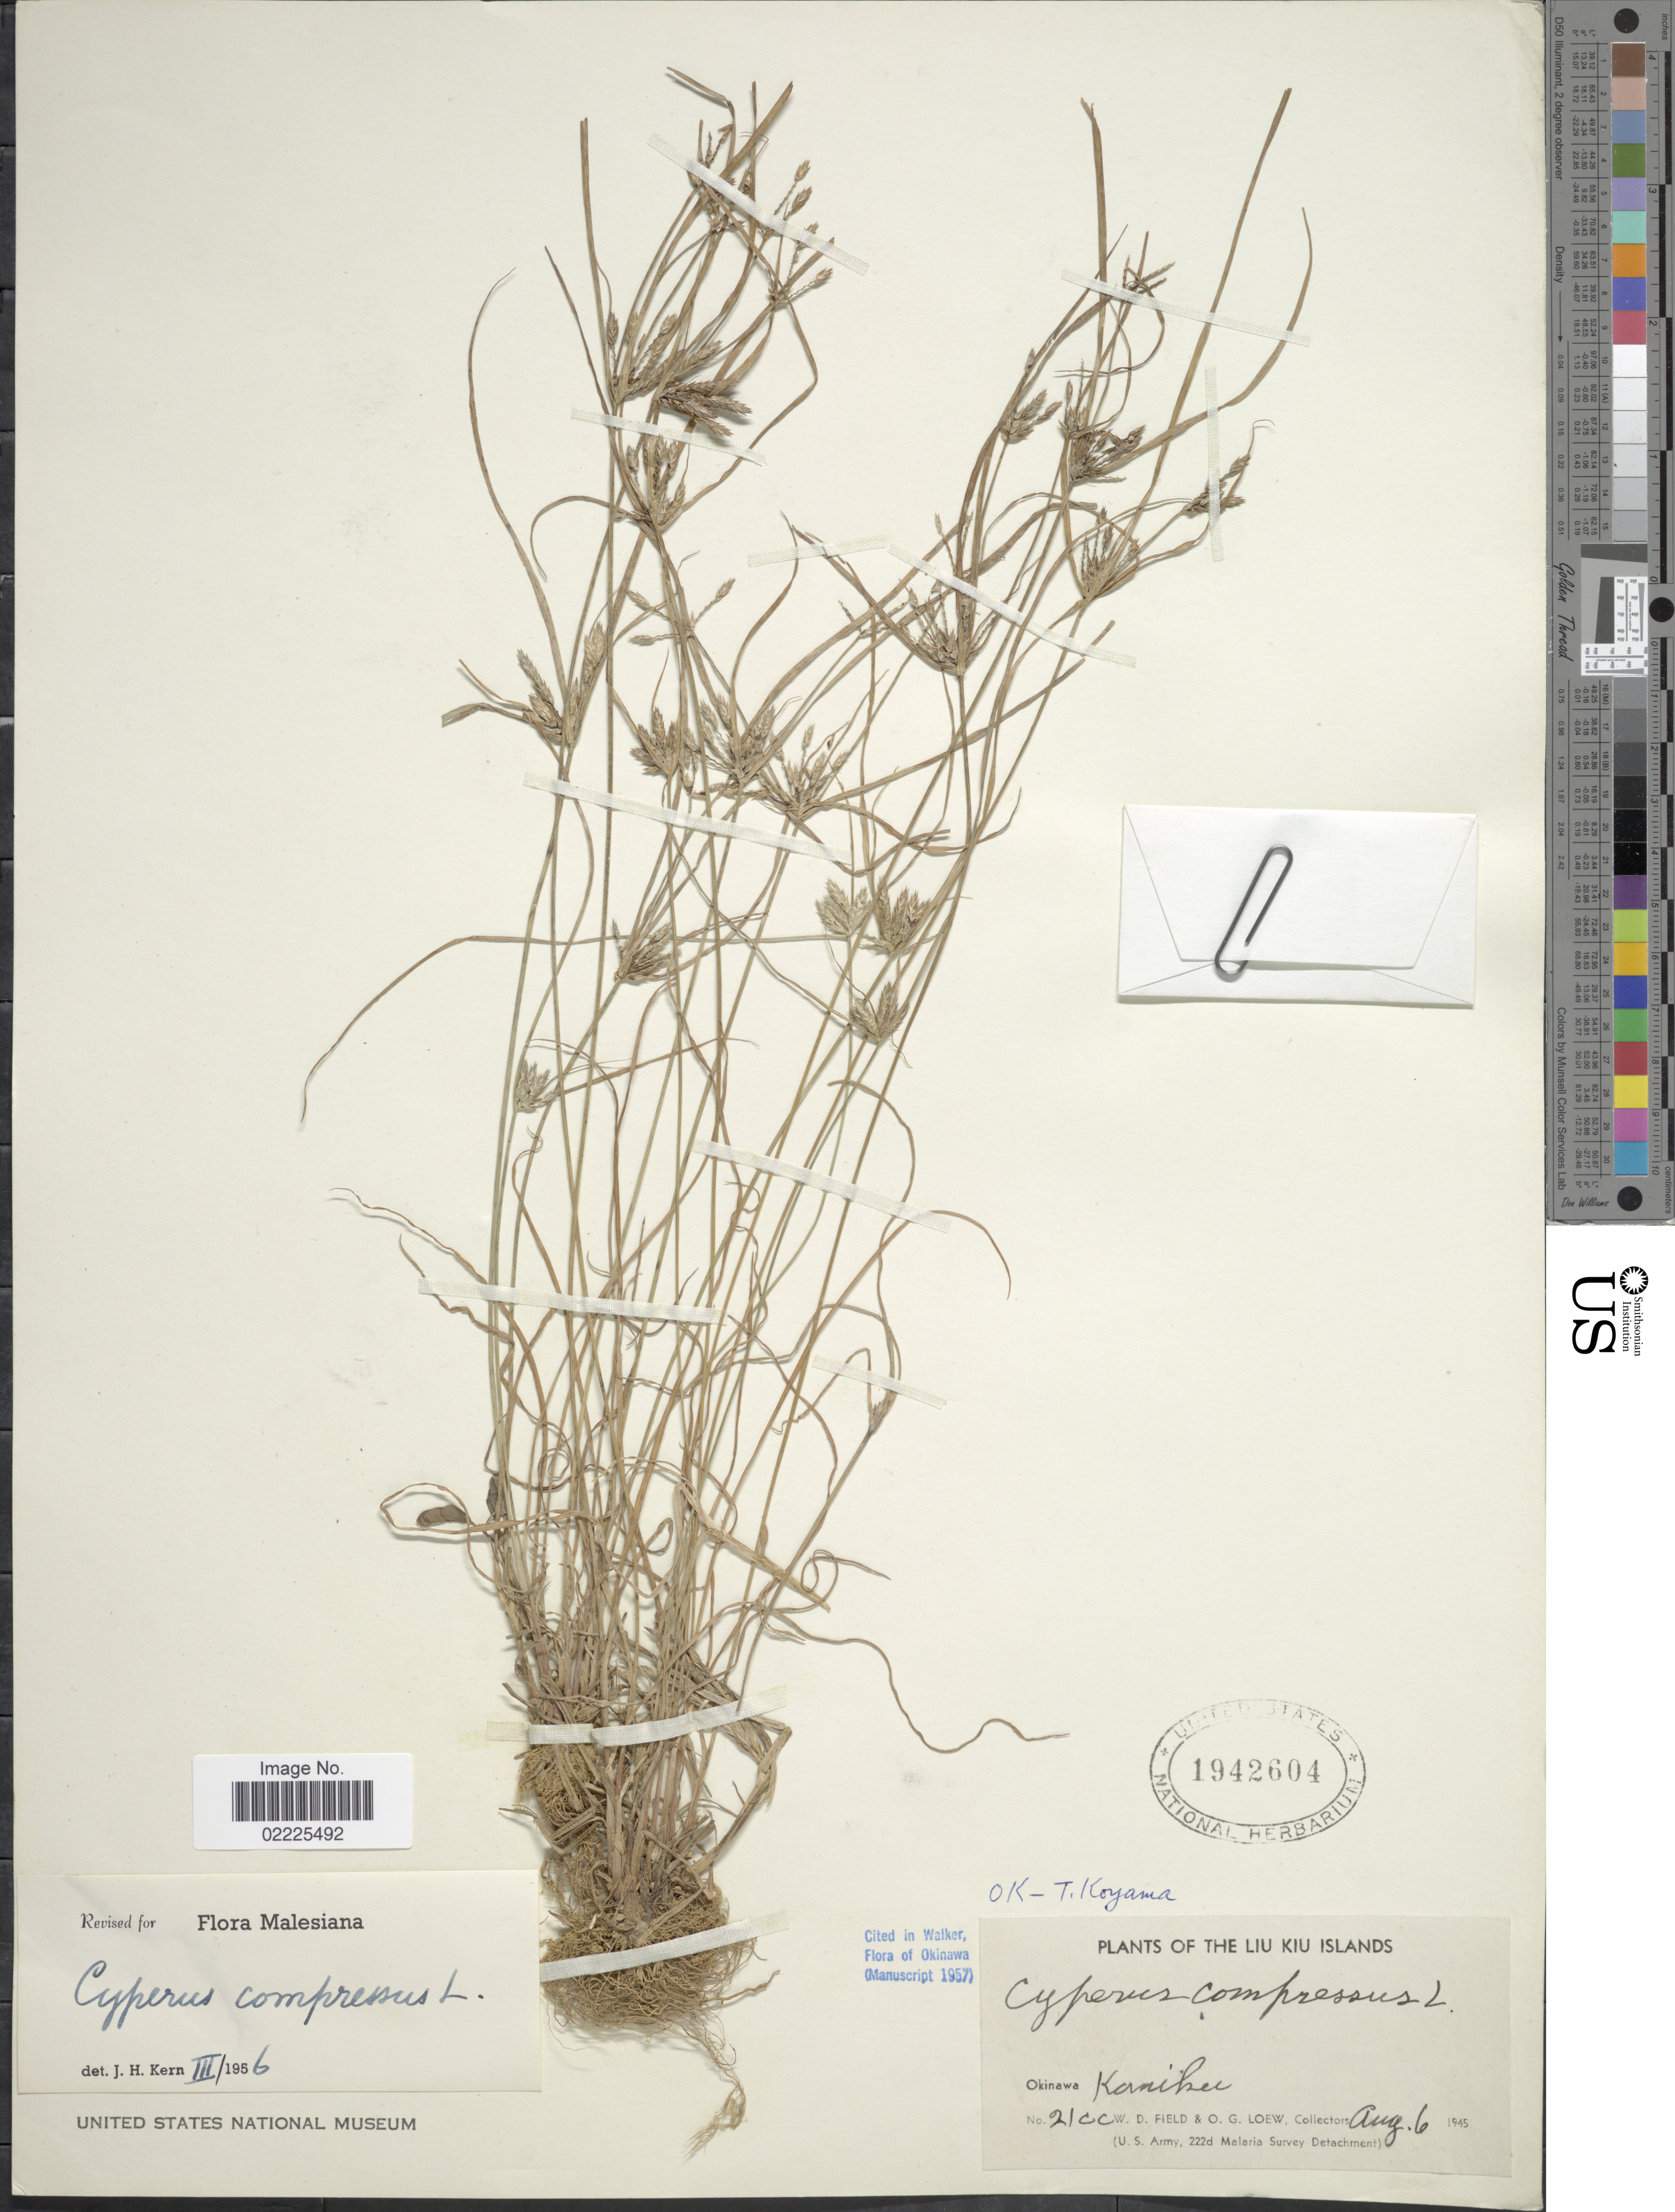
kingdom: Plantae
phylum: Tracheophyta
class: Liliopsida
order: Poales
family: Cyperaceae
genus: Cyperus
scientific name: Cyperus compressus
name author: L.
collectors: W. D. Field & O. G. Loew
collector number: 21cc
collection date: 1945-08-06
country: Japan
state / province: Okinawa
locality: The Liu Kiu Islands, Okinawa Kaniku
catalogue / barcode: US 1942604